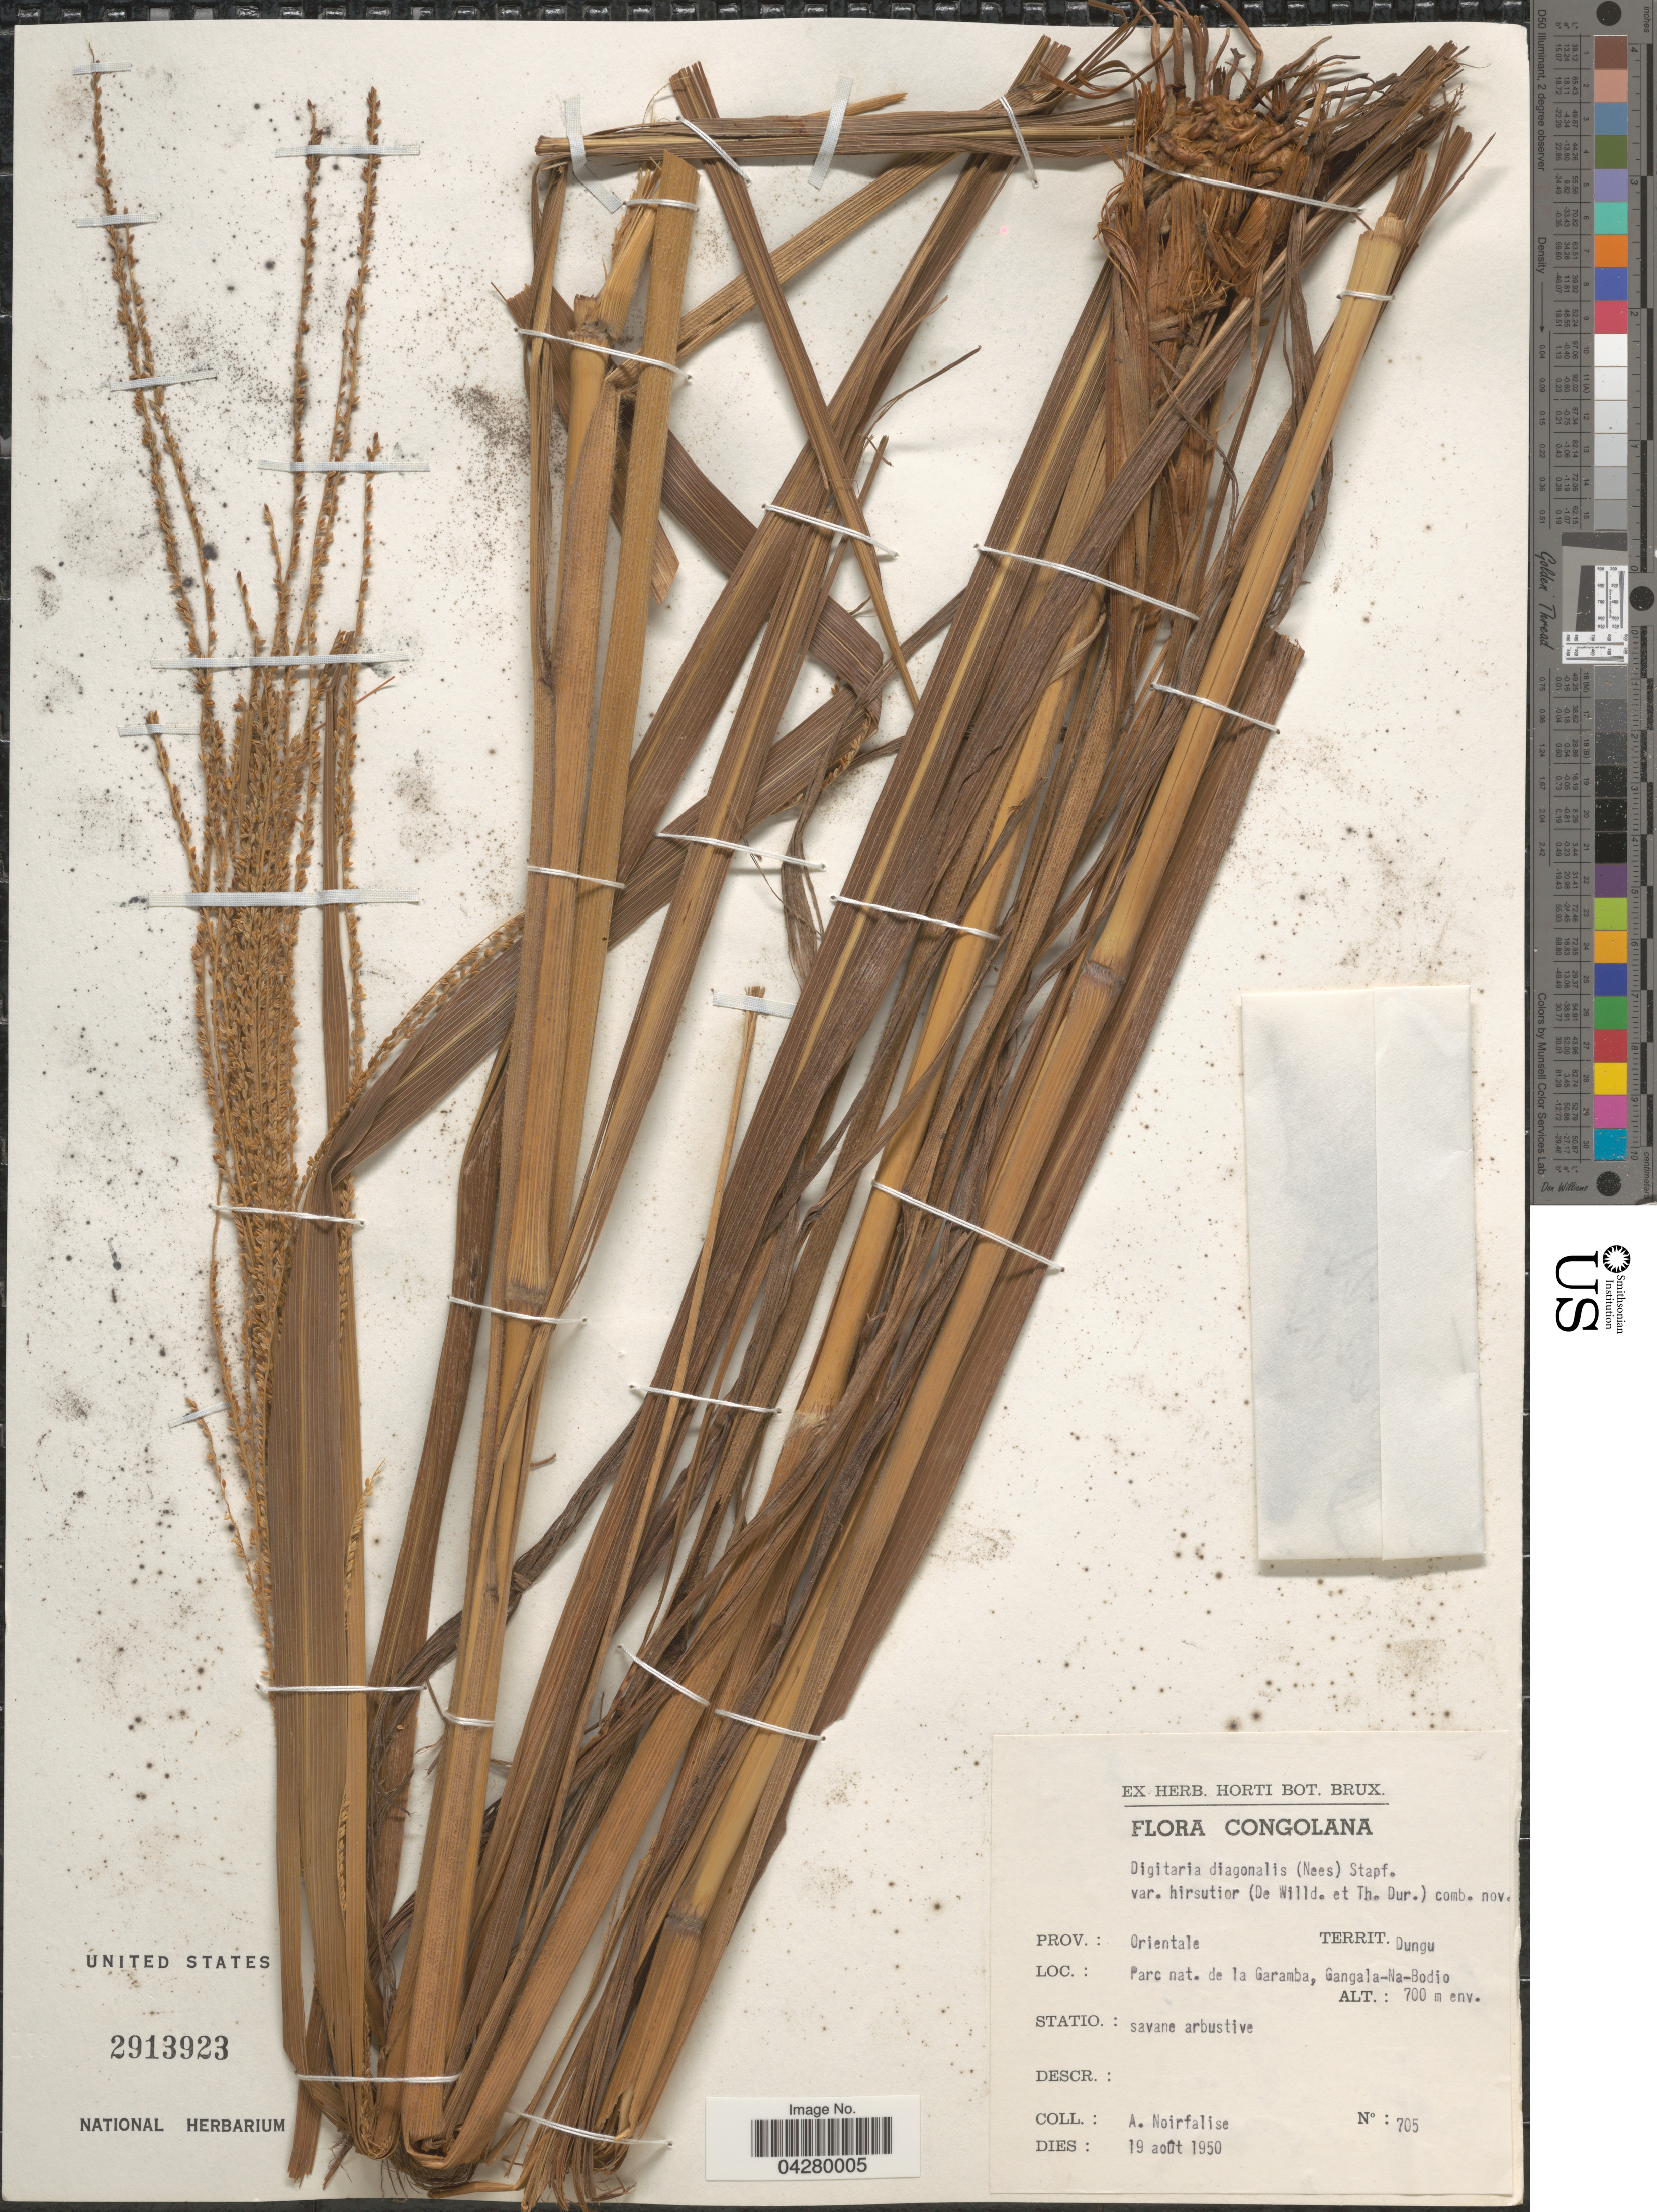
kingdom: Plantae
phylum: Tracheophyta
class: Liliopsida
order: Poales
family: Poaceae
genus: Digitaria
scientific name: Digitaria diagonalis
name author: (Nees) Stapf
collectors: A. Noirfalise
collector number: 705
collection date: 1950-08-19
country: Congo, Democratic Republic of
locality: Congolana. Prov.: Orientale. Territ. Dungu. Parc nat. de la Garamba, Gangala-Na-Bodio.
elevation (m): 700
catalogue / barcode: US 2913923